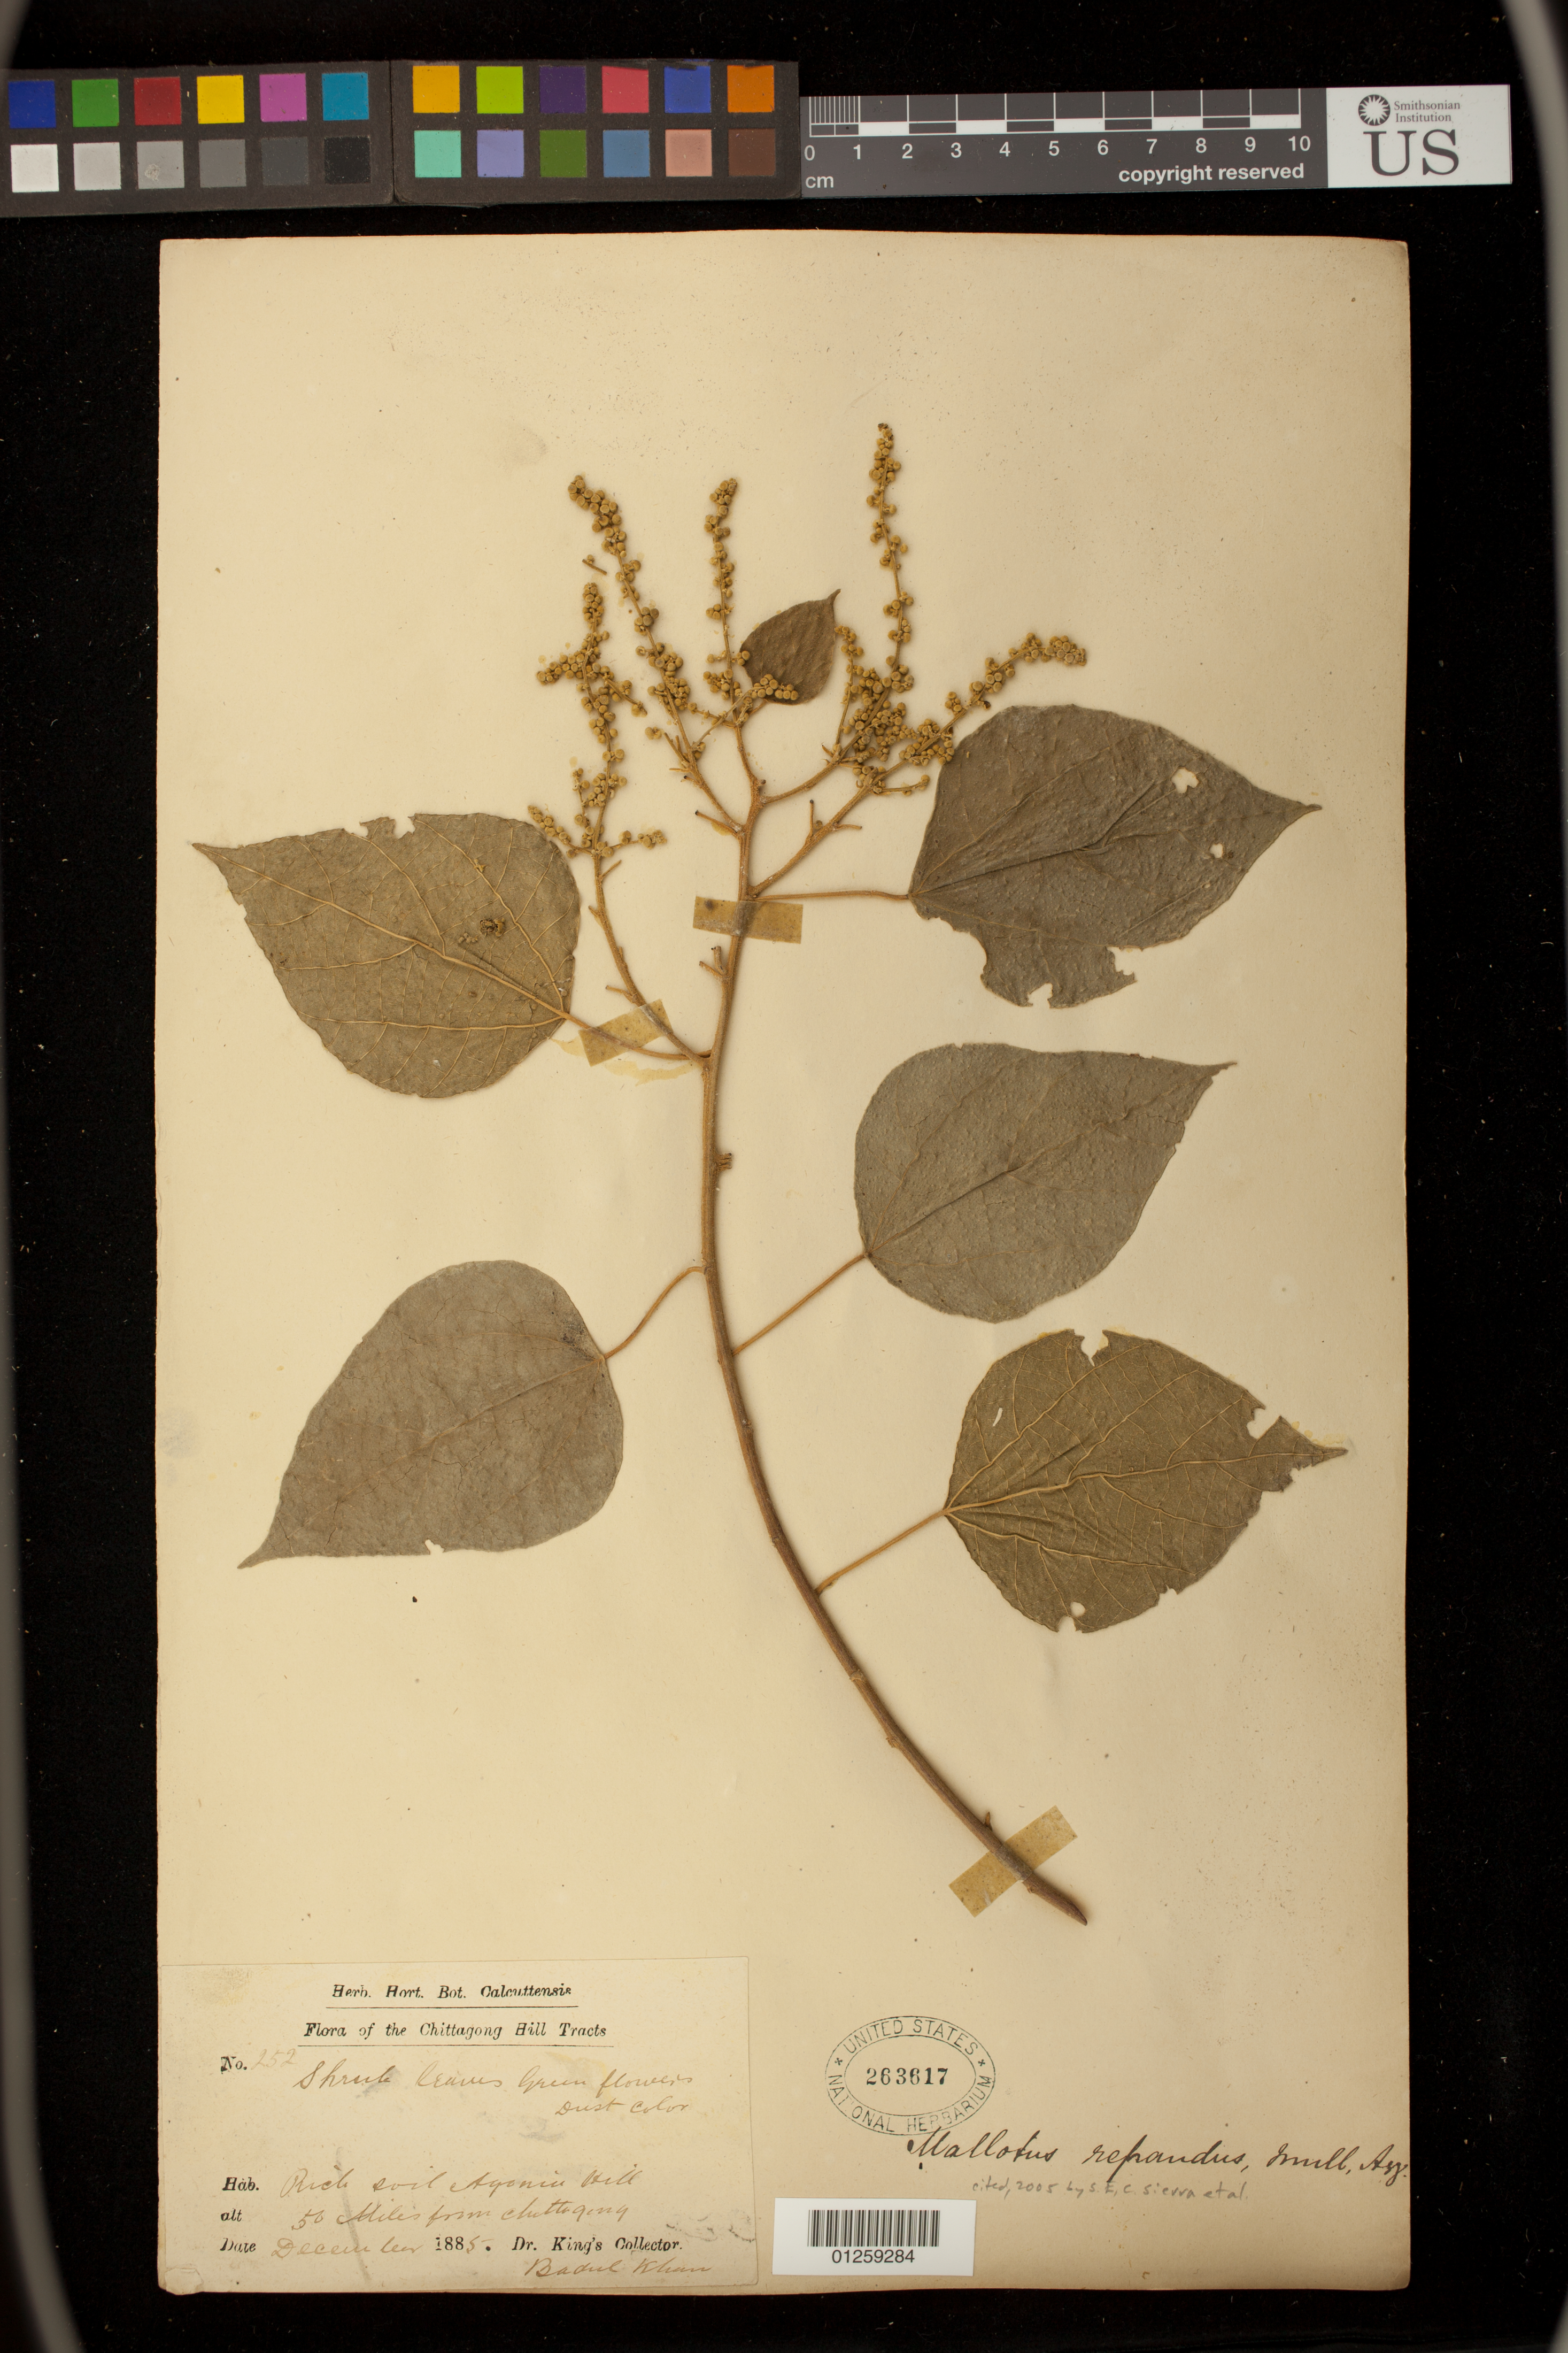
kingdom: Plantae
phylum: Tracheophyta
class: Magnoliopsida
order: Malpighiales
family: Euphorbiaceae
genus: Mallotus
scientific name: Mallotus repandus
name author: (Rottler) Müll. Arg.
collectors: Dr. King's collector & B. Khan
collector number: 252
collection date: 1885-12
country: Bangladesh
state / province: Chittagong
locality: Chittagong Hill Tracts,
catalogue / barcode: US 263617